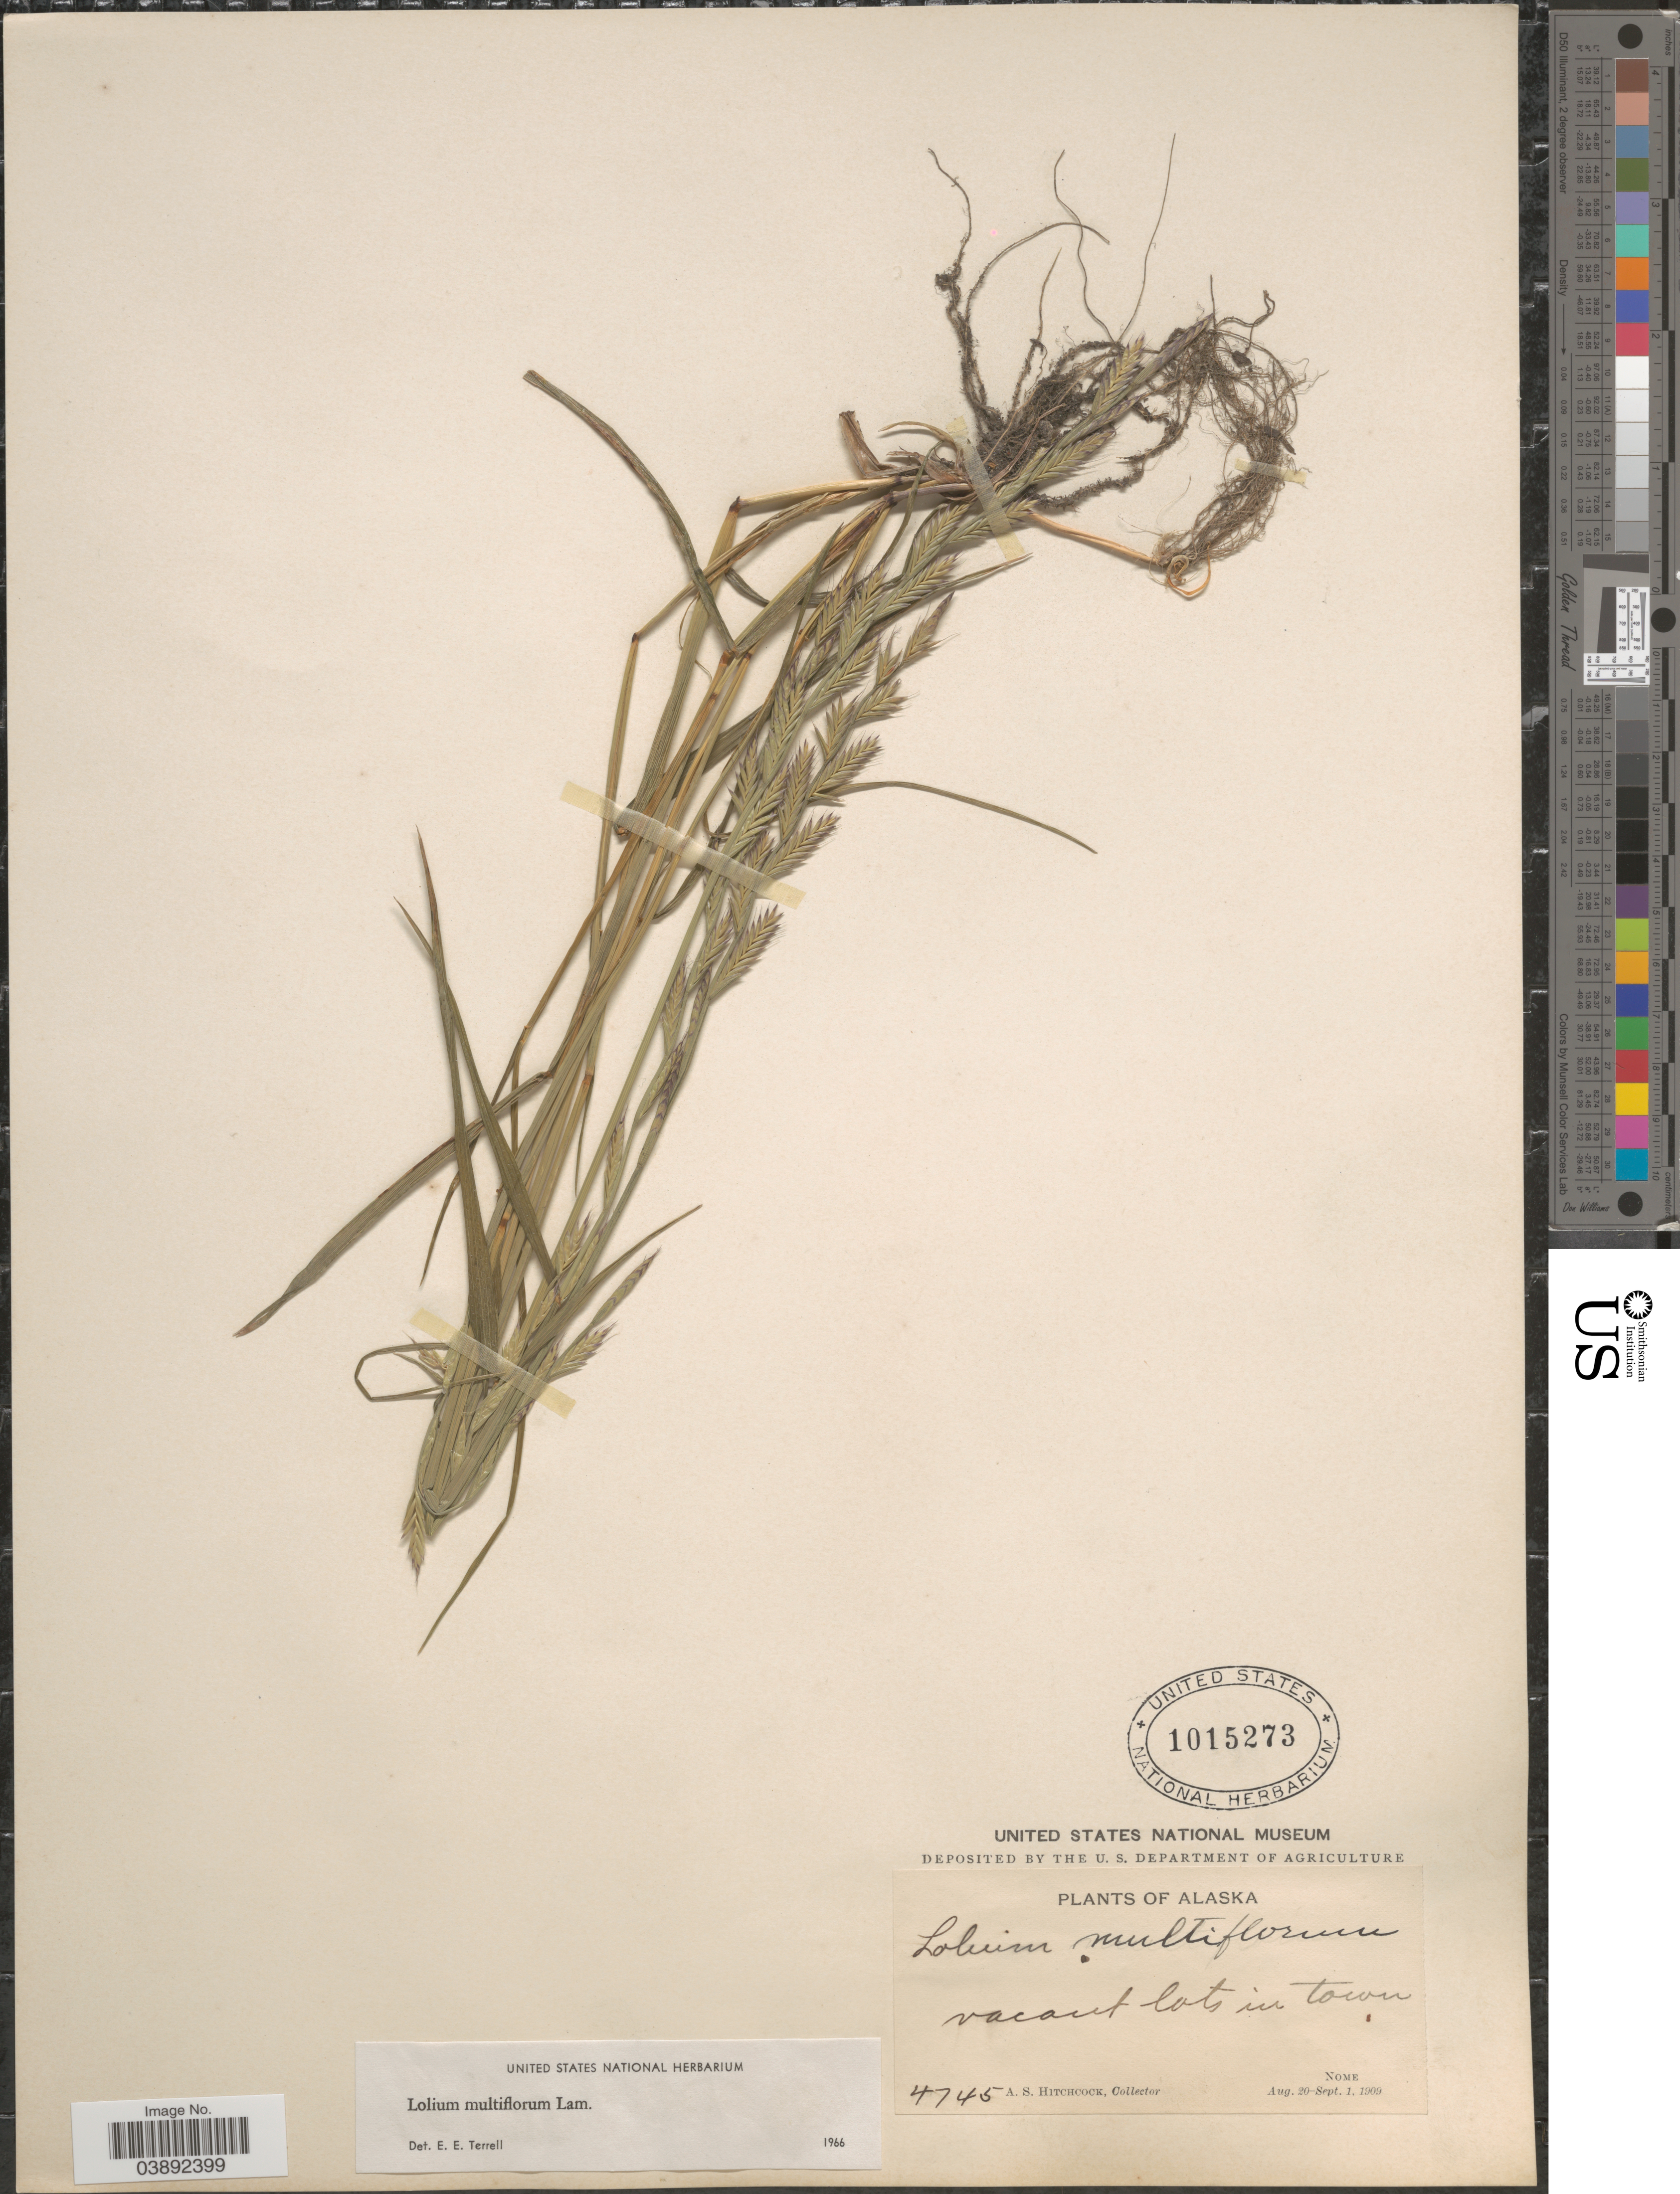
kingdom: Plantae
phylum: Tracheophyta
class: Liliopsida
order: Poales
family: Poaceae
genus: Lolium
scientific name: Lolium multiflorum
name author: Lam.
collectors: A. S. Hitchcock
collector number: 4745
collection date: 1909-08-20/1909-09-01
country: United States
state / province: Alaska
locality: Vacant lots in town. Nome.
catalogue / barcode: US 1015273